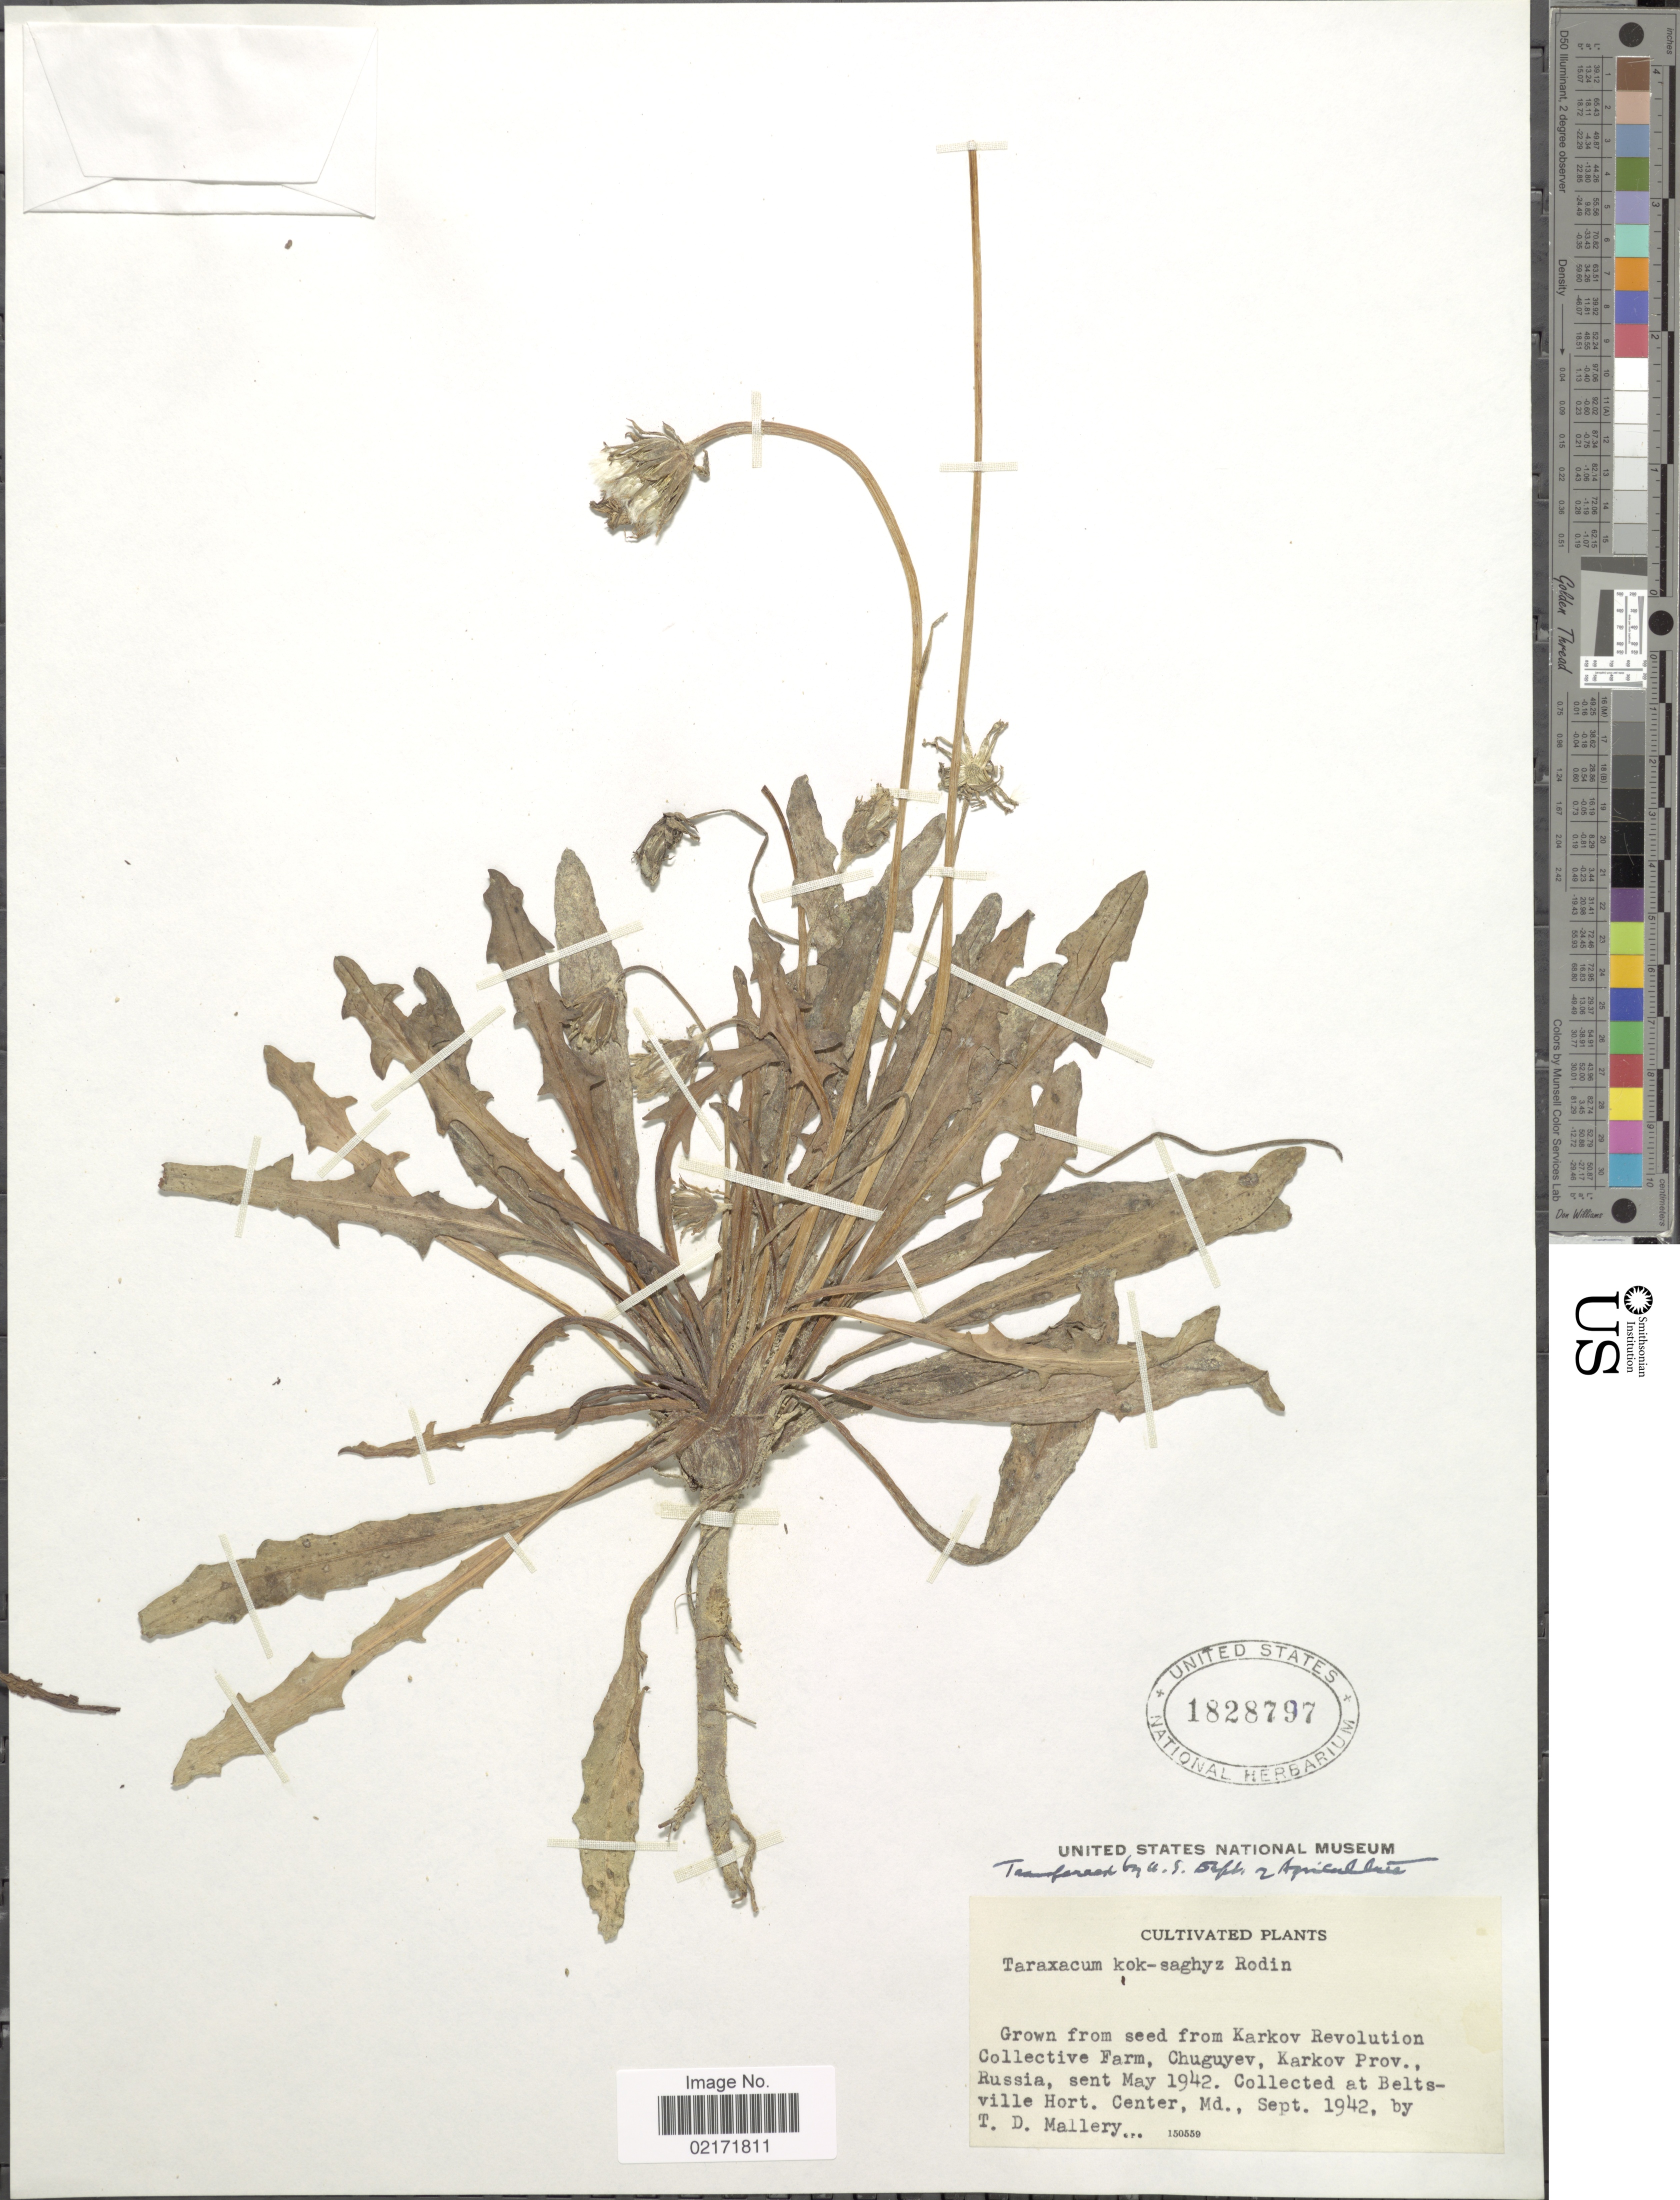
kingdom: Plantae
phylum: Tracheophyta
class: Magnoliopsida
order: Asterales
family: Asteraceae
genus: Taraxacum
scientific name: Taraxacum kok-saghyz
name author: Rodin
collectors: T. Mallery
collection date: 1942-09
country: United States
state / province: Maryland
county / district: Prince George's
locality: Beltsville Hort. Center, Md.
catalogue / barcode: US 1828797